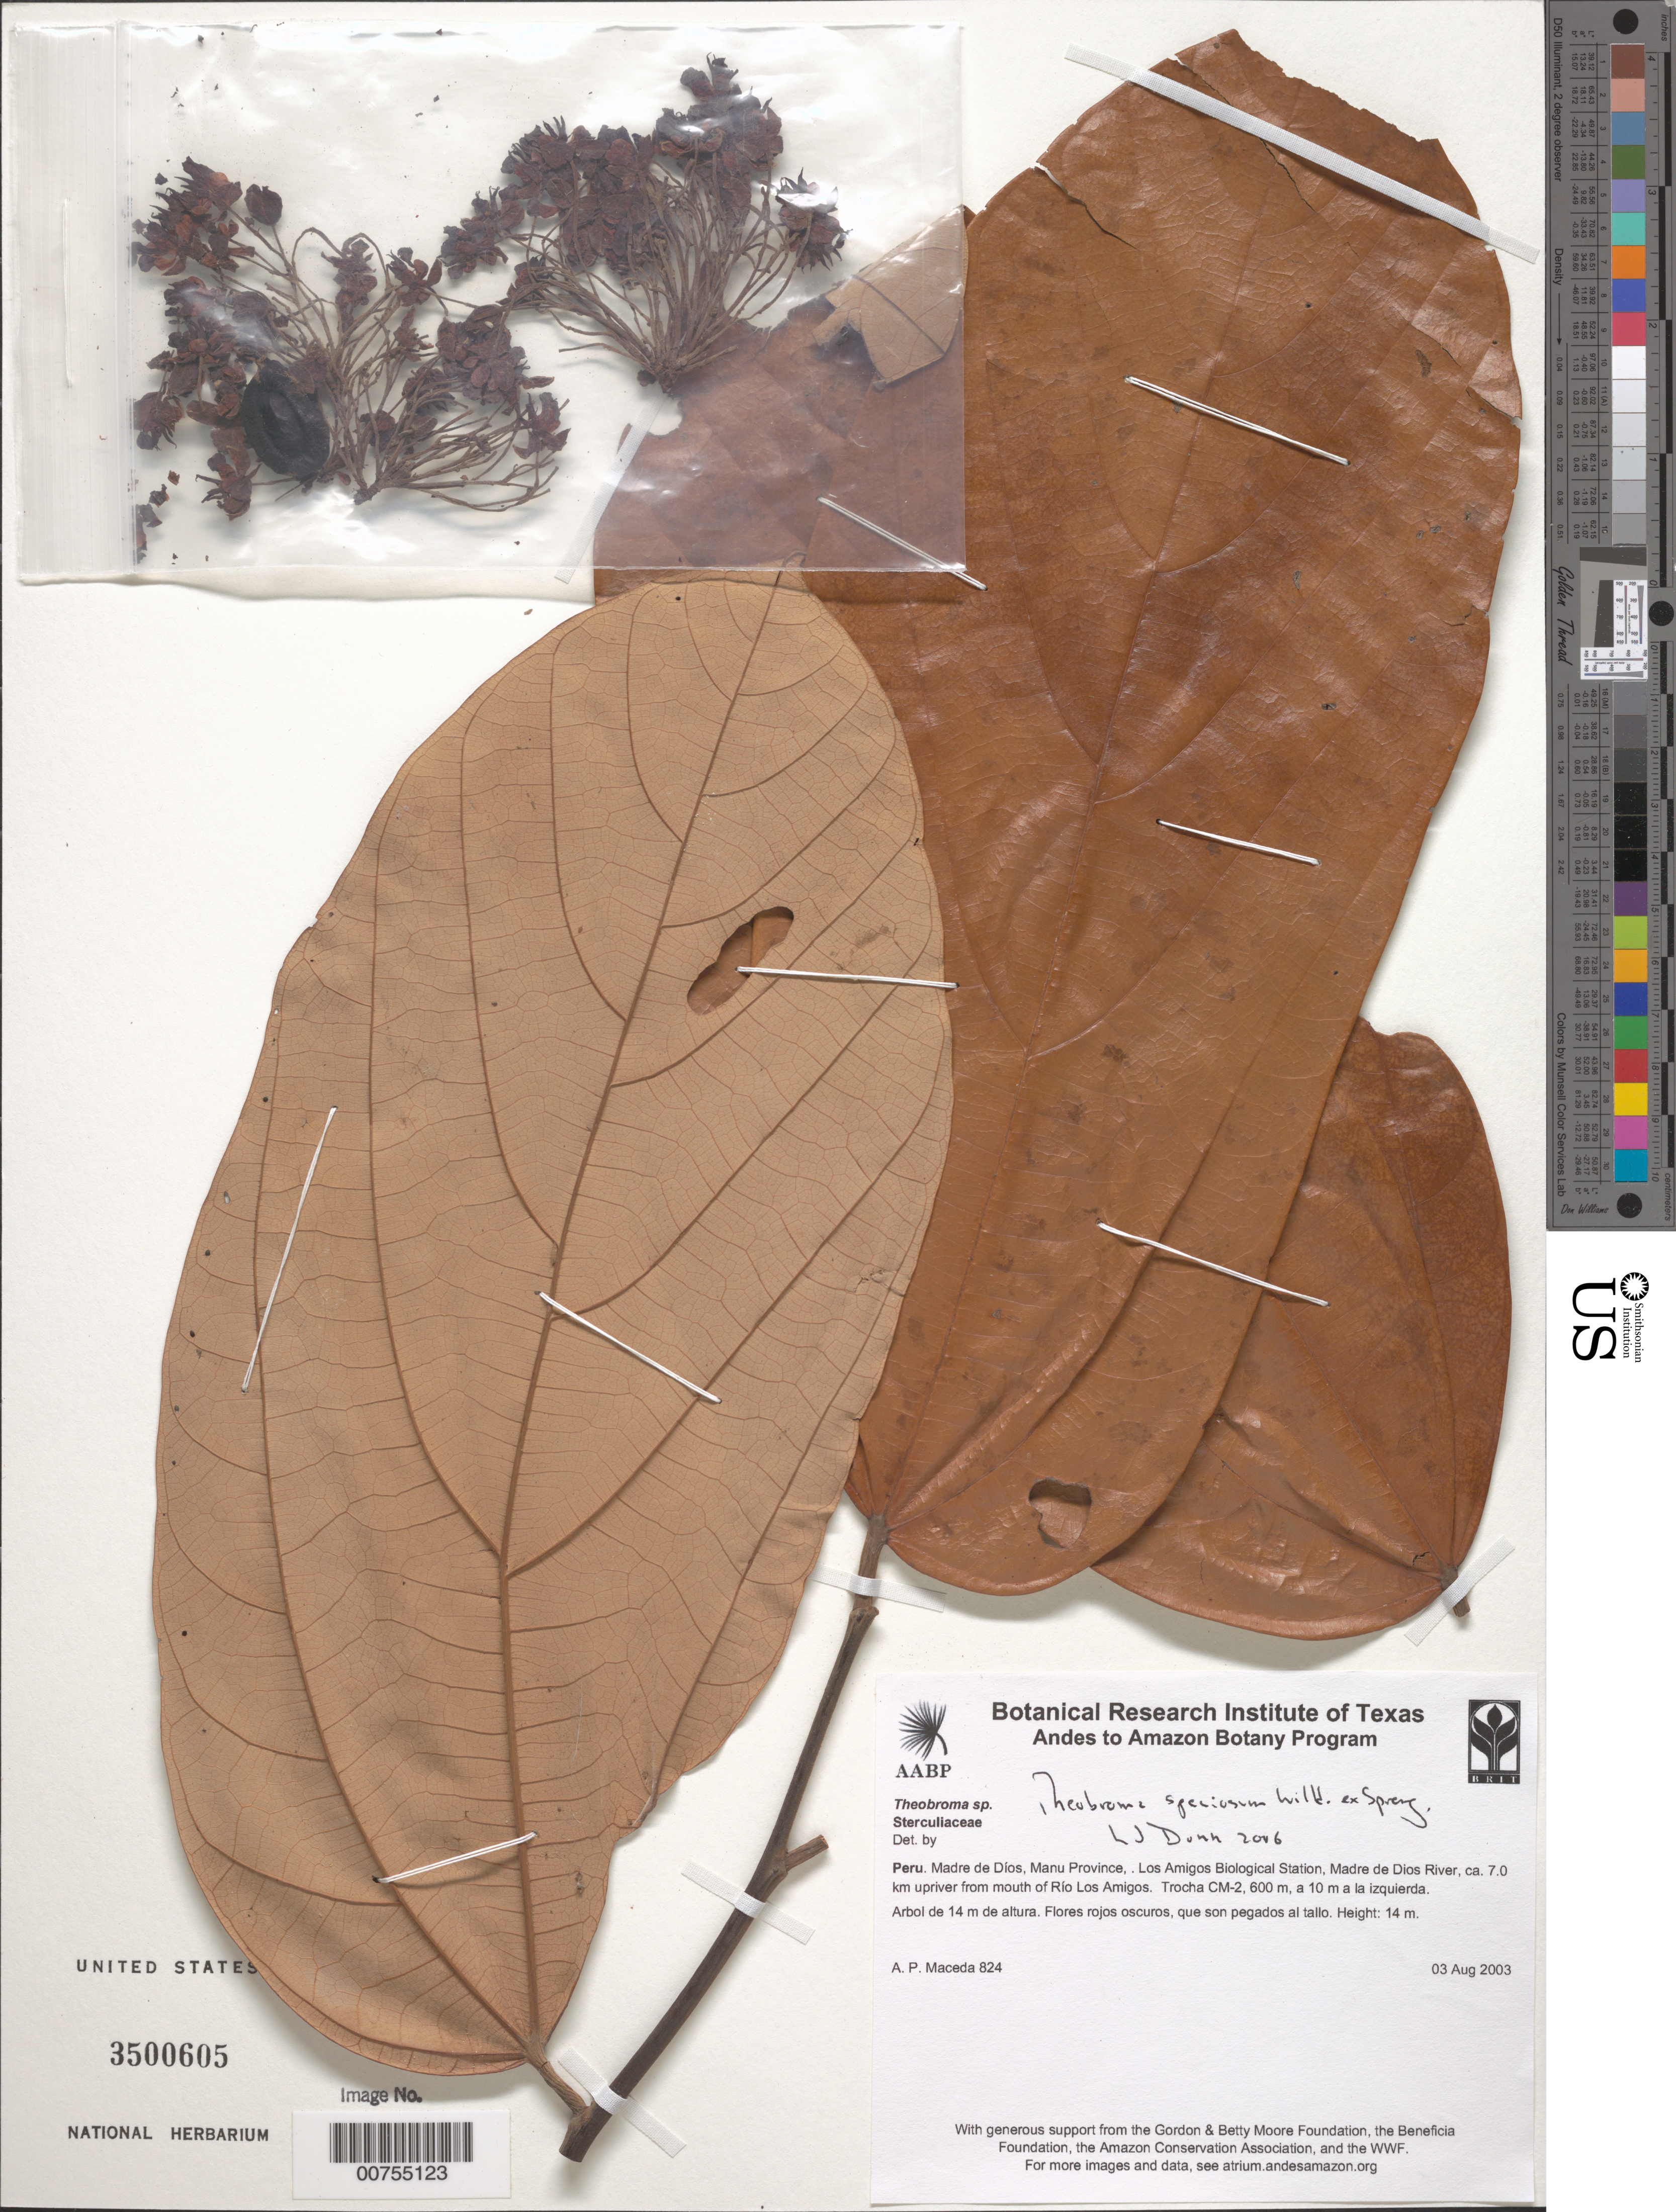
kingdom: Plantae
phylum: Tracheophyta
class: Magnoliopsida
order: Malvales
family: Malvaceae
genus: Theobroma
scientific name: Theobroma speciosum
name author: Willd. ex Spreng.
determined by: Dorr, L. J., (BOT), Smithsonian Institution - National Museum of Natural History (UNITED STATES)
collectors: A. Maceda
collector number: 824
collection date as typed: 03 Aug 2003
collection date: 2003-08-03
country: Peru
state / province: Madre de Dios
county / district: Manú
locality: Los Amigos Biological Staion, Madre de Dios River, ca. 7.0 km upriver from mouth of Rio Los Amigos. Trocha CM-2, 600 m, a 10 m a la izquierda.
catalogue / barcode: US 3500605